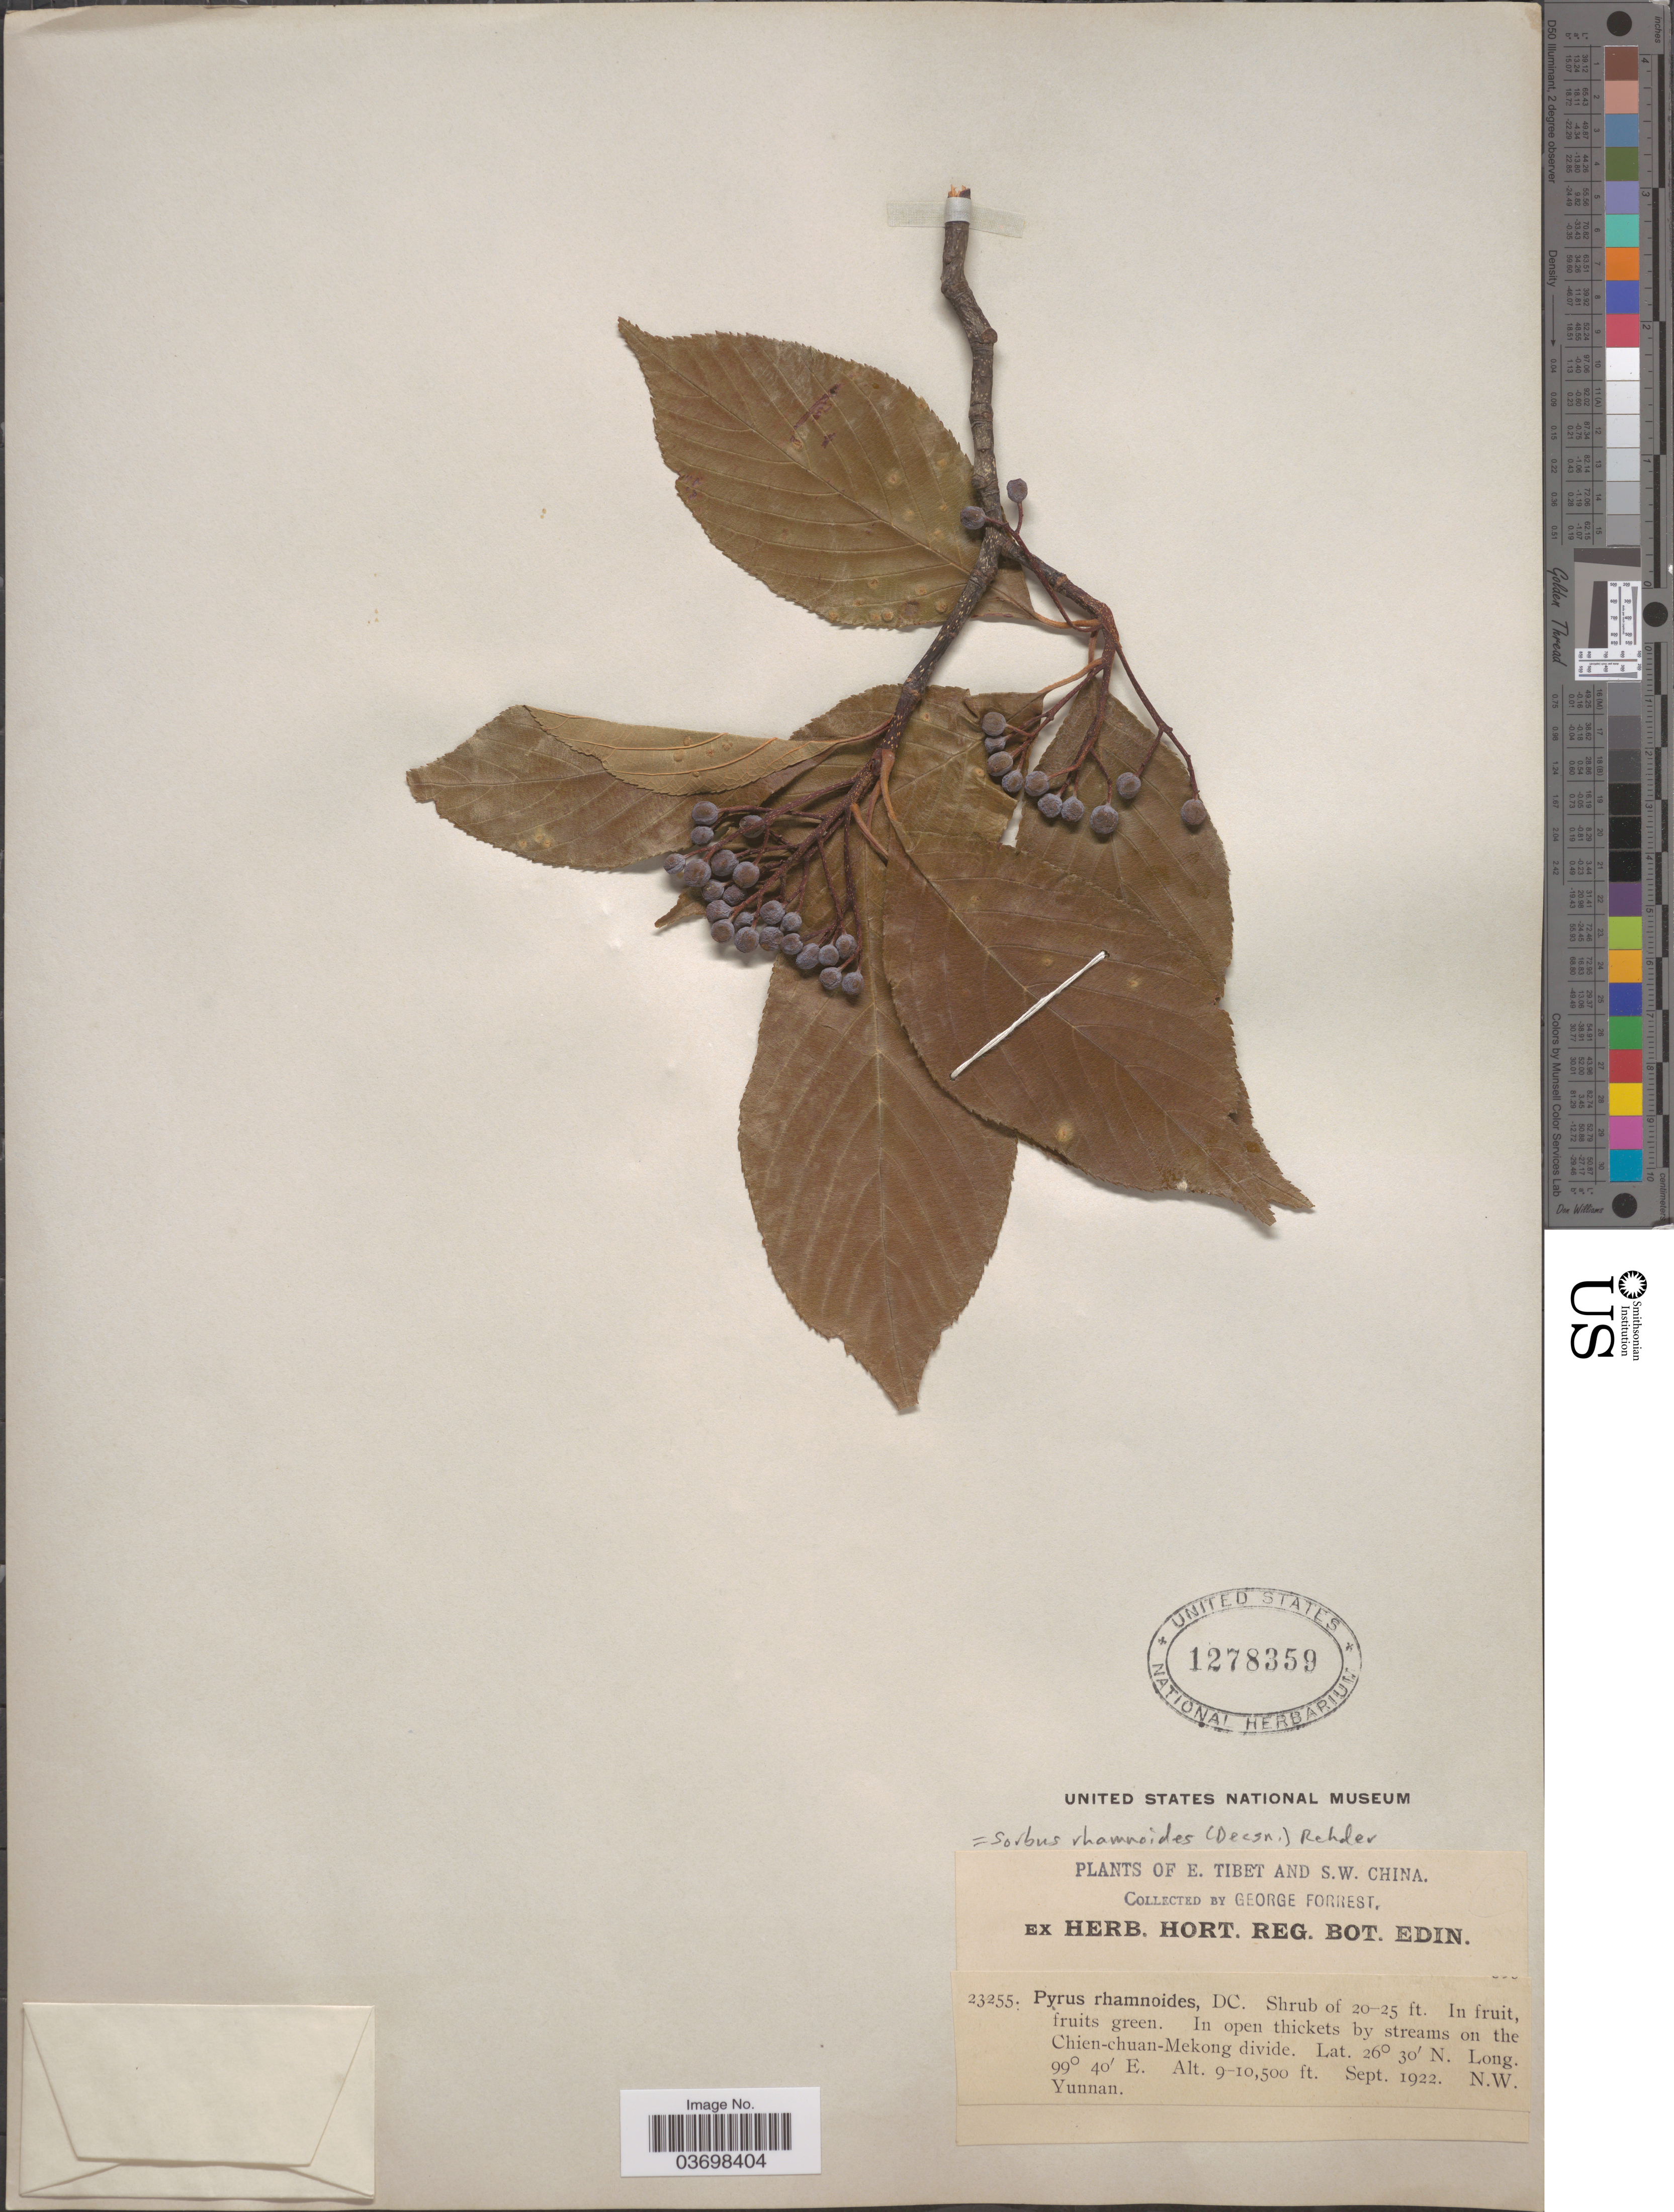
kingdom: Plantae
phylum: Tracheophyta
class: Magnoliopsida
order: Rosales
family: Rosaceae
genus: Sorbus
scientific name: Sorbus rhamnoides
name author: (Decne.) Rehder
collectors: G. Forrest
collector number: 23255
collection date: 1922-09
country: China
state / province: Yunnan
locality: S.W. China. By streams on the Chien-chuan-Mekong divide. N.W. Yunnan.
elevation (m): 2743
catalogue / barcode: US 1278359